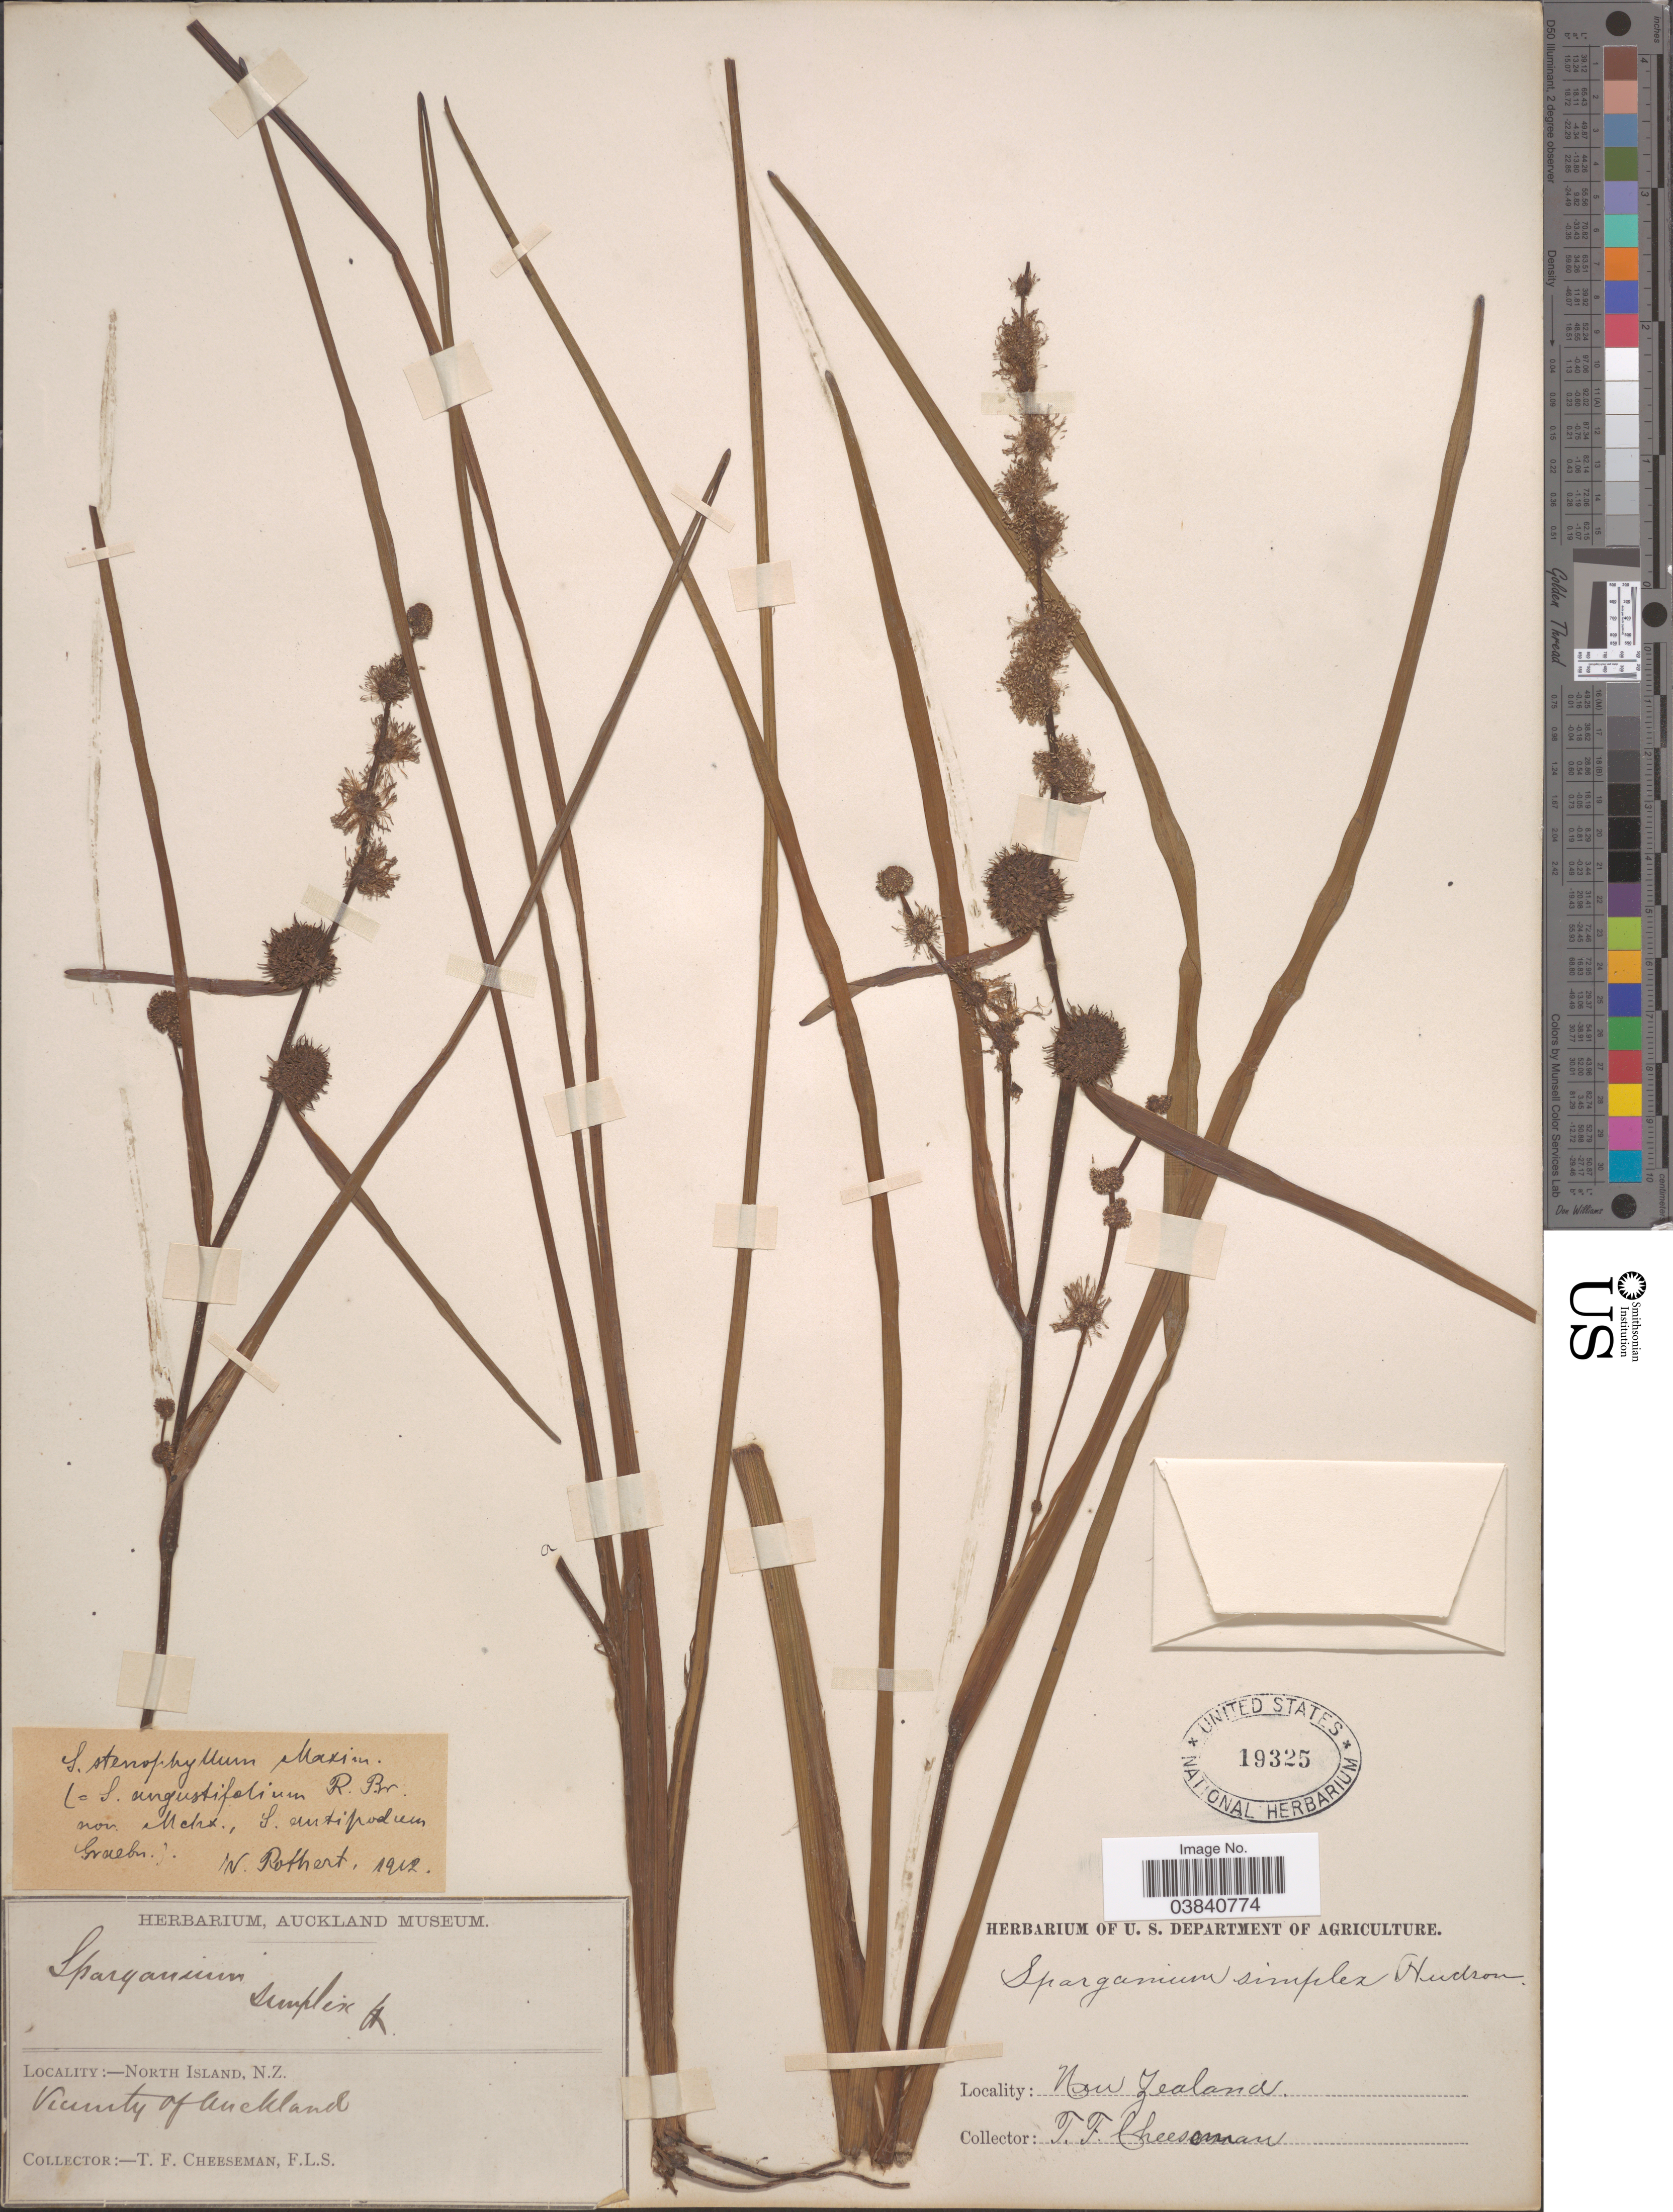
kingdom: Plantae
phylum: Tracheophyta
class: Liliopsida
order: Poales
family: Typhaceae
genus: Sparganium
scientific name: Sparganium antipodum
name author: Graebn.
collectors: T. F. Cheeseman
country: New Zealand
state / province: Auckland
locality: North Island. Vicinity of Auckland.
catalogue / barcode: US 19325